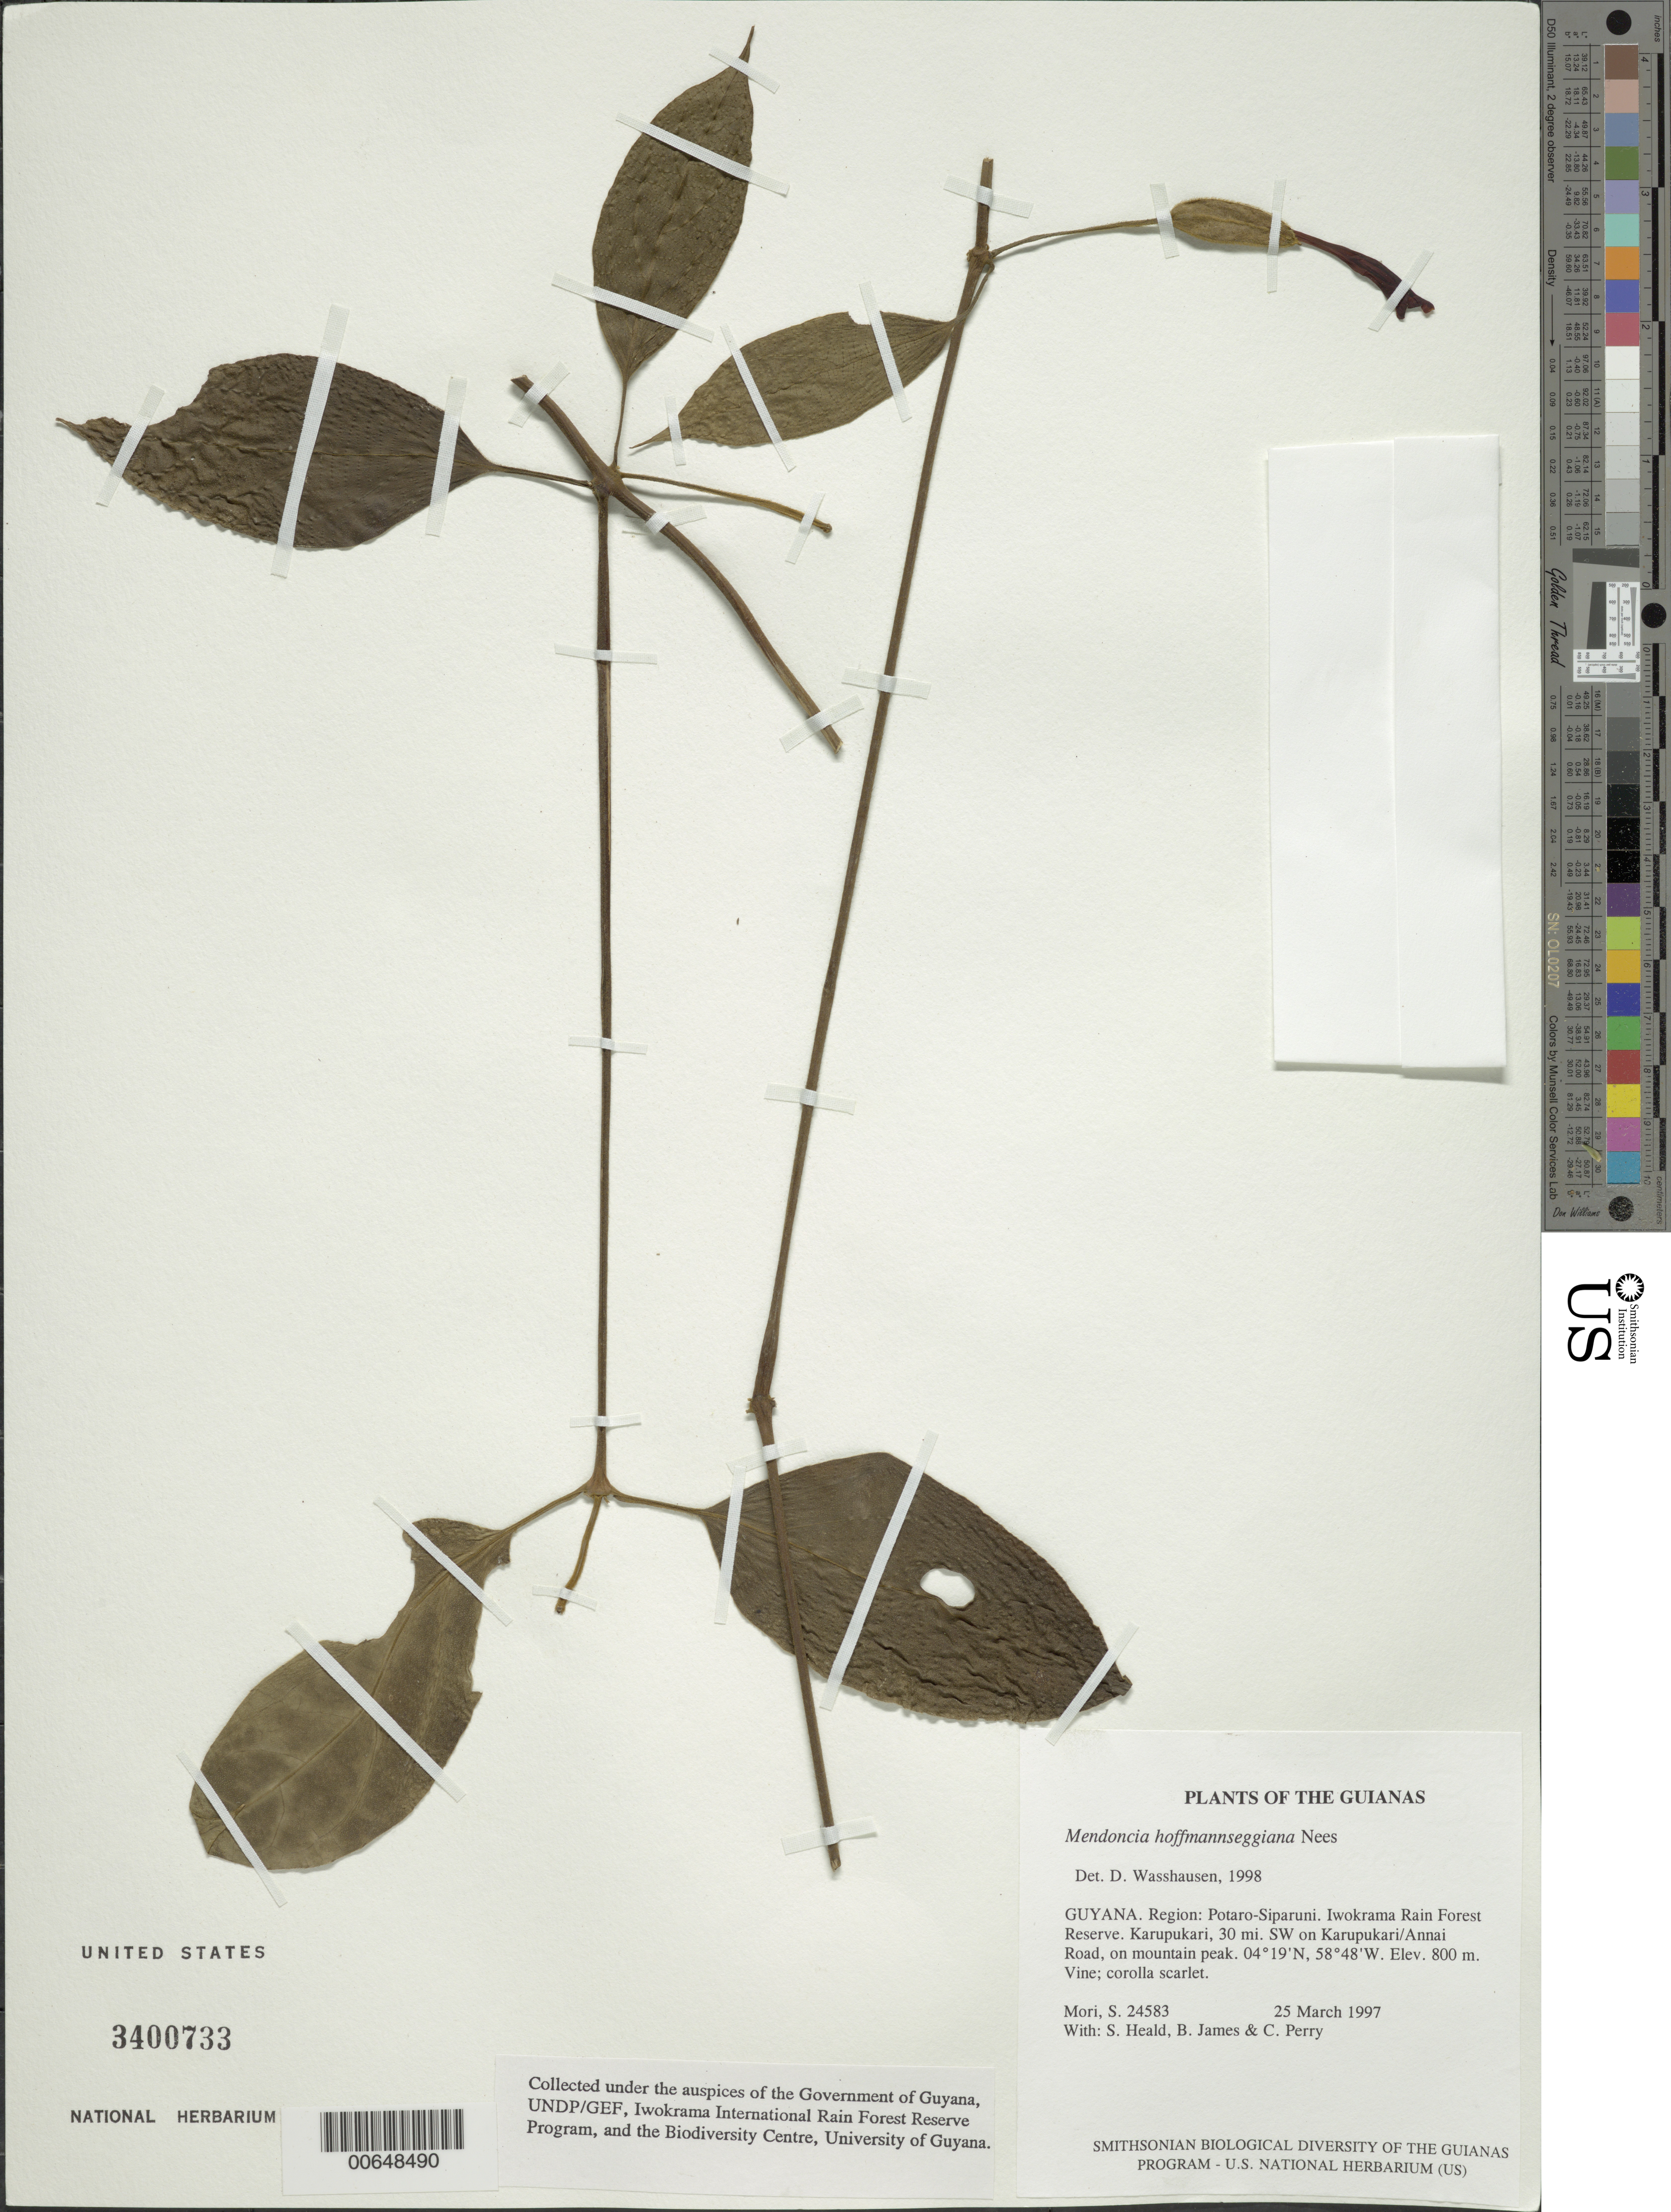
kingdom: Plantae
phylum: Tracheophyta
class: Magnoliopsida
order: Lamiales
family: Acanthaceae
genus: Mendoncia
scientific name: Mendoncia hoffmannseggiana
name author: Nees in DC.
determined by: Wasshausen, Dieter C., (BOT), Smithsonian Institution - National Museum of Natural History (UNITED STATES)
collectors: S. Mori, S. Heald, B. James & C. Perry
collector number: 24583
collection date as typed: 25 March 1997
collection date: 1997-03-25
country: Guyana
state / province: Potaro-Siparuni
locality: Iwokrama Rain Forest Reserve. Karupukari, 30 mi. SW on Karupukari/Annai Road, on mountain peak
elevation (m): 800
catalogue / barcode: US 3400733